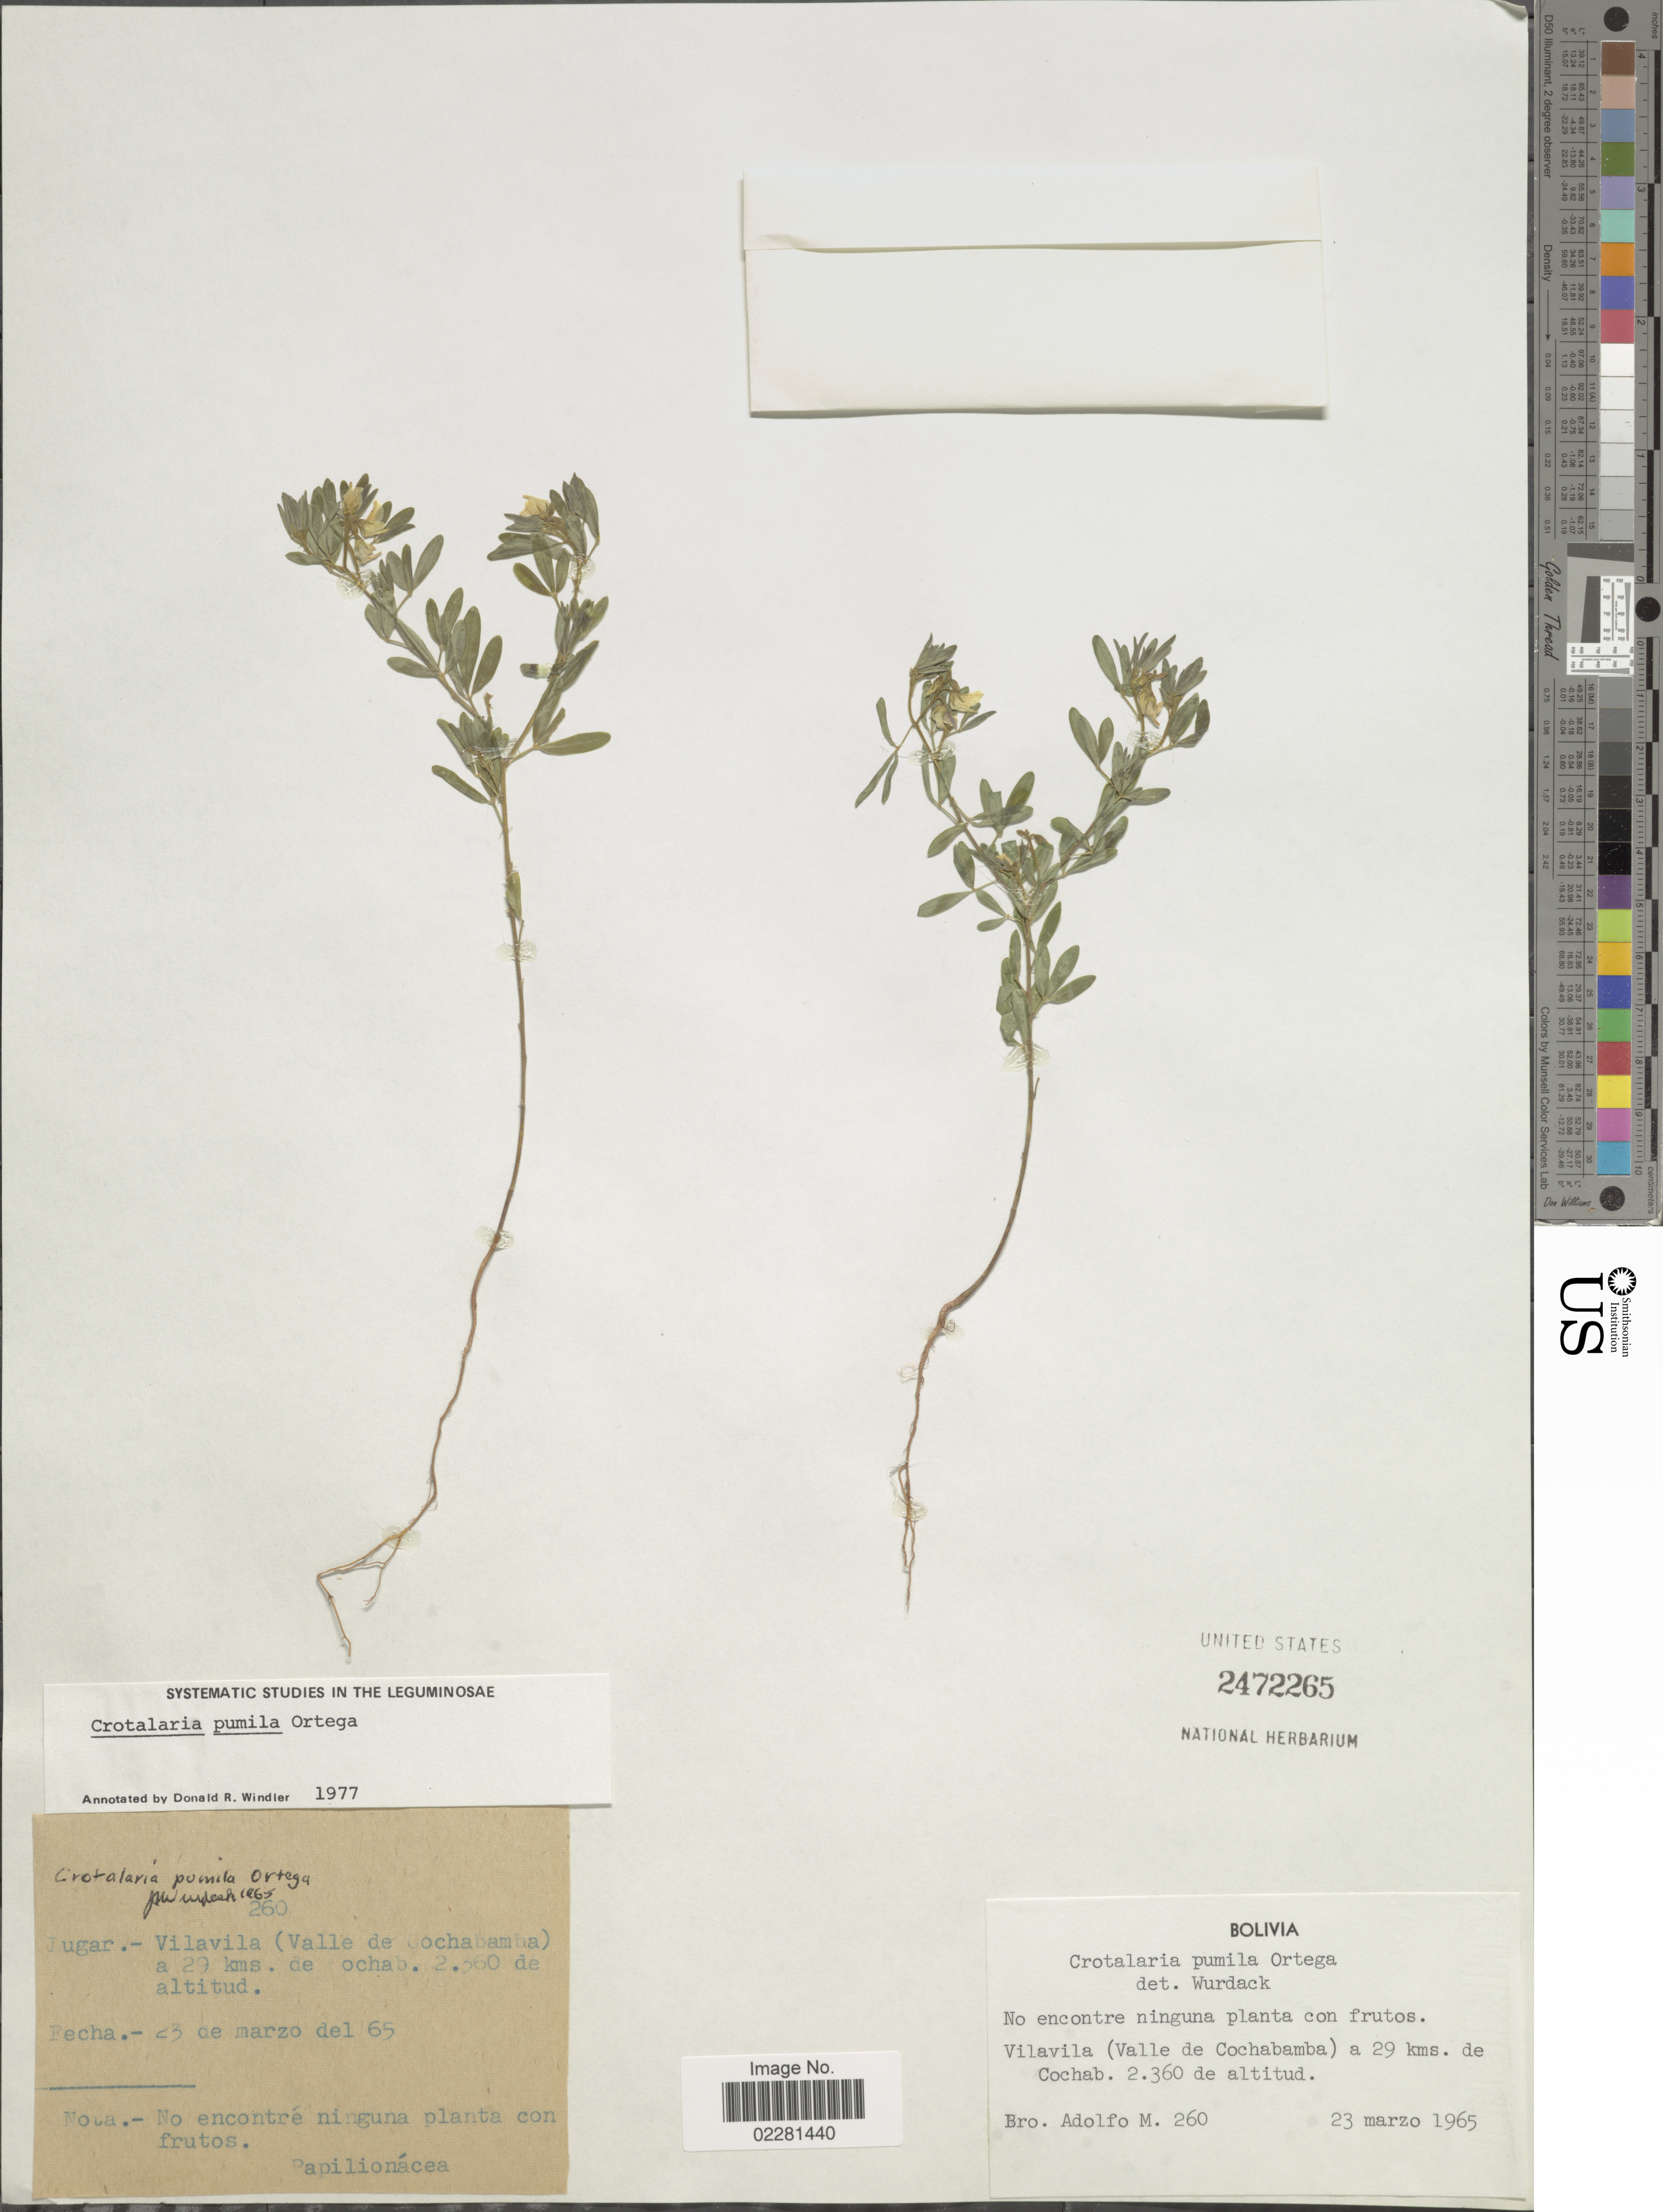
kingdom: Plantae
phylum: Tracheophyta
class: Magnoliopsida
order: Fabales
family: Fabaceae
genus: Crotalaria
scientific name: Crotalaria pumila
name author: Ortega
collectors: Bro. Adolfo M.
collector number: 260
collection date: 1965-03-23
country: Bolivia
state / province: Cochabamba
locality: Vilavila (Valle de Cochabamba) a 29 kms de Cochab.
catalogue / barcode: US 2472265